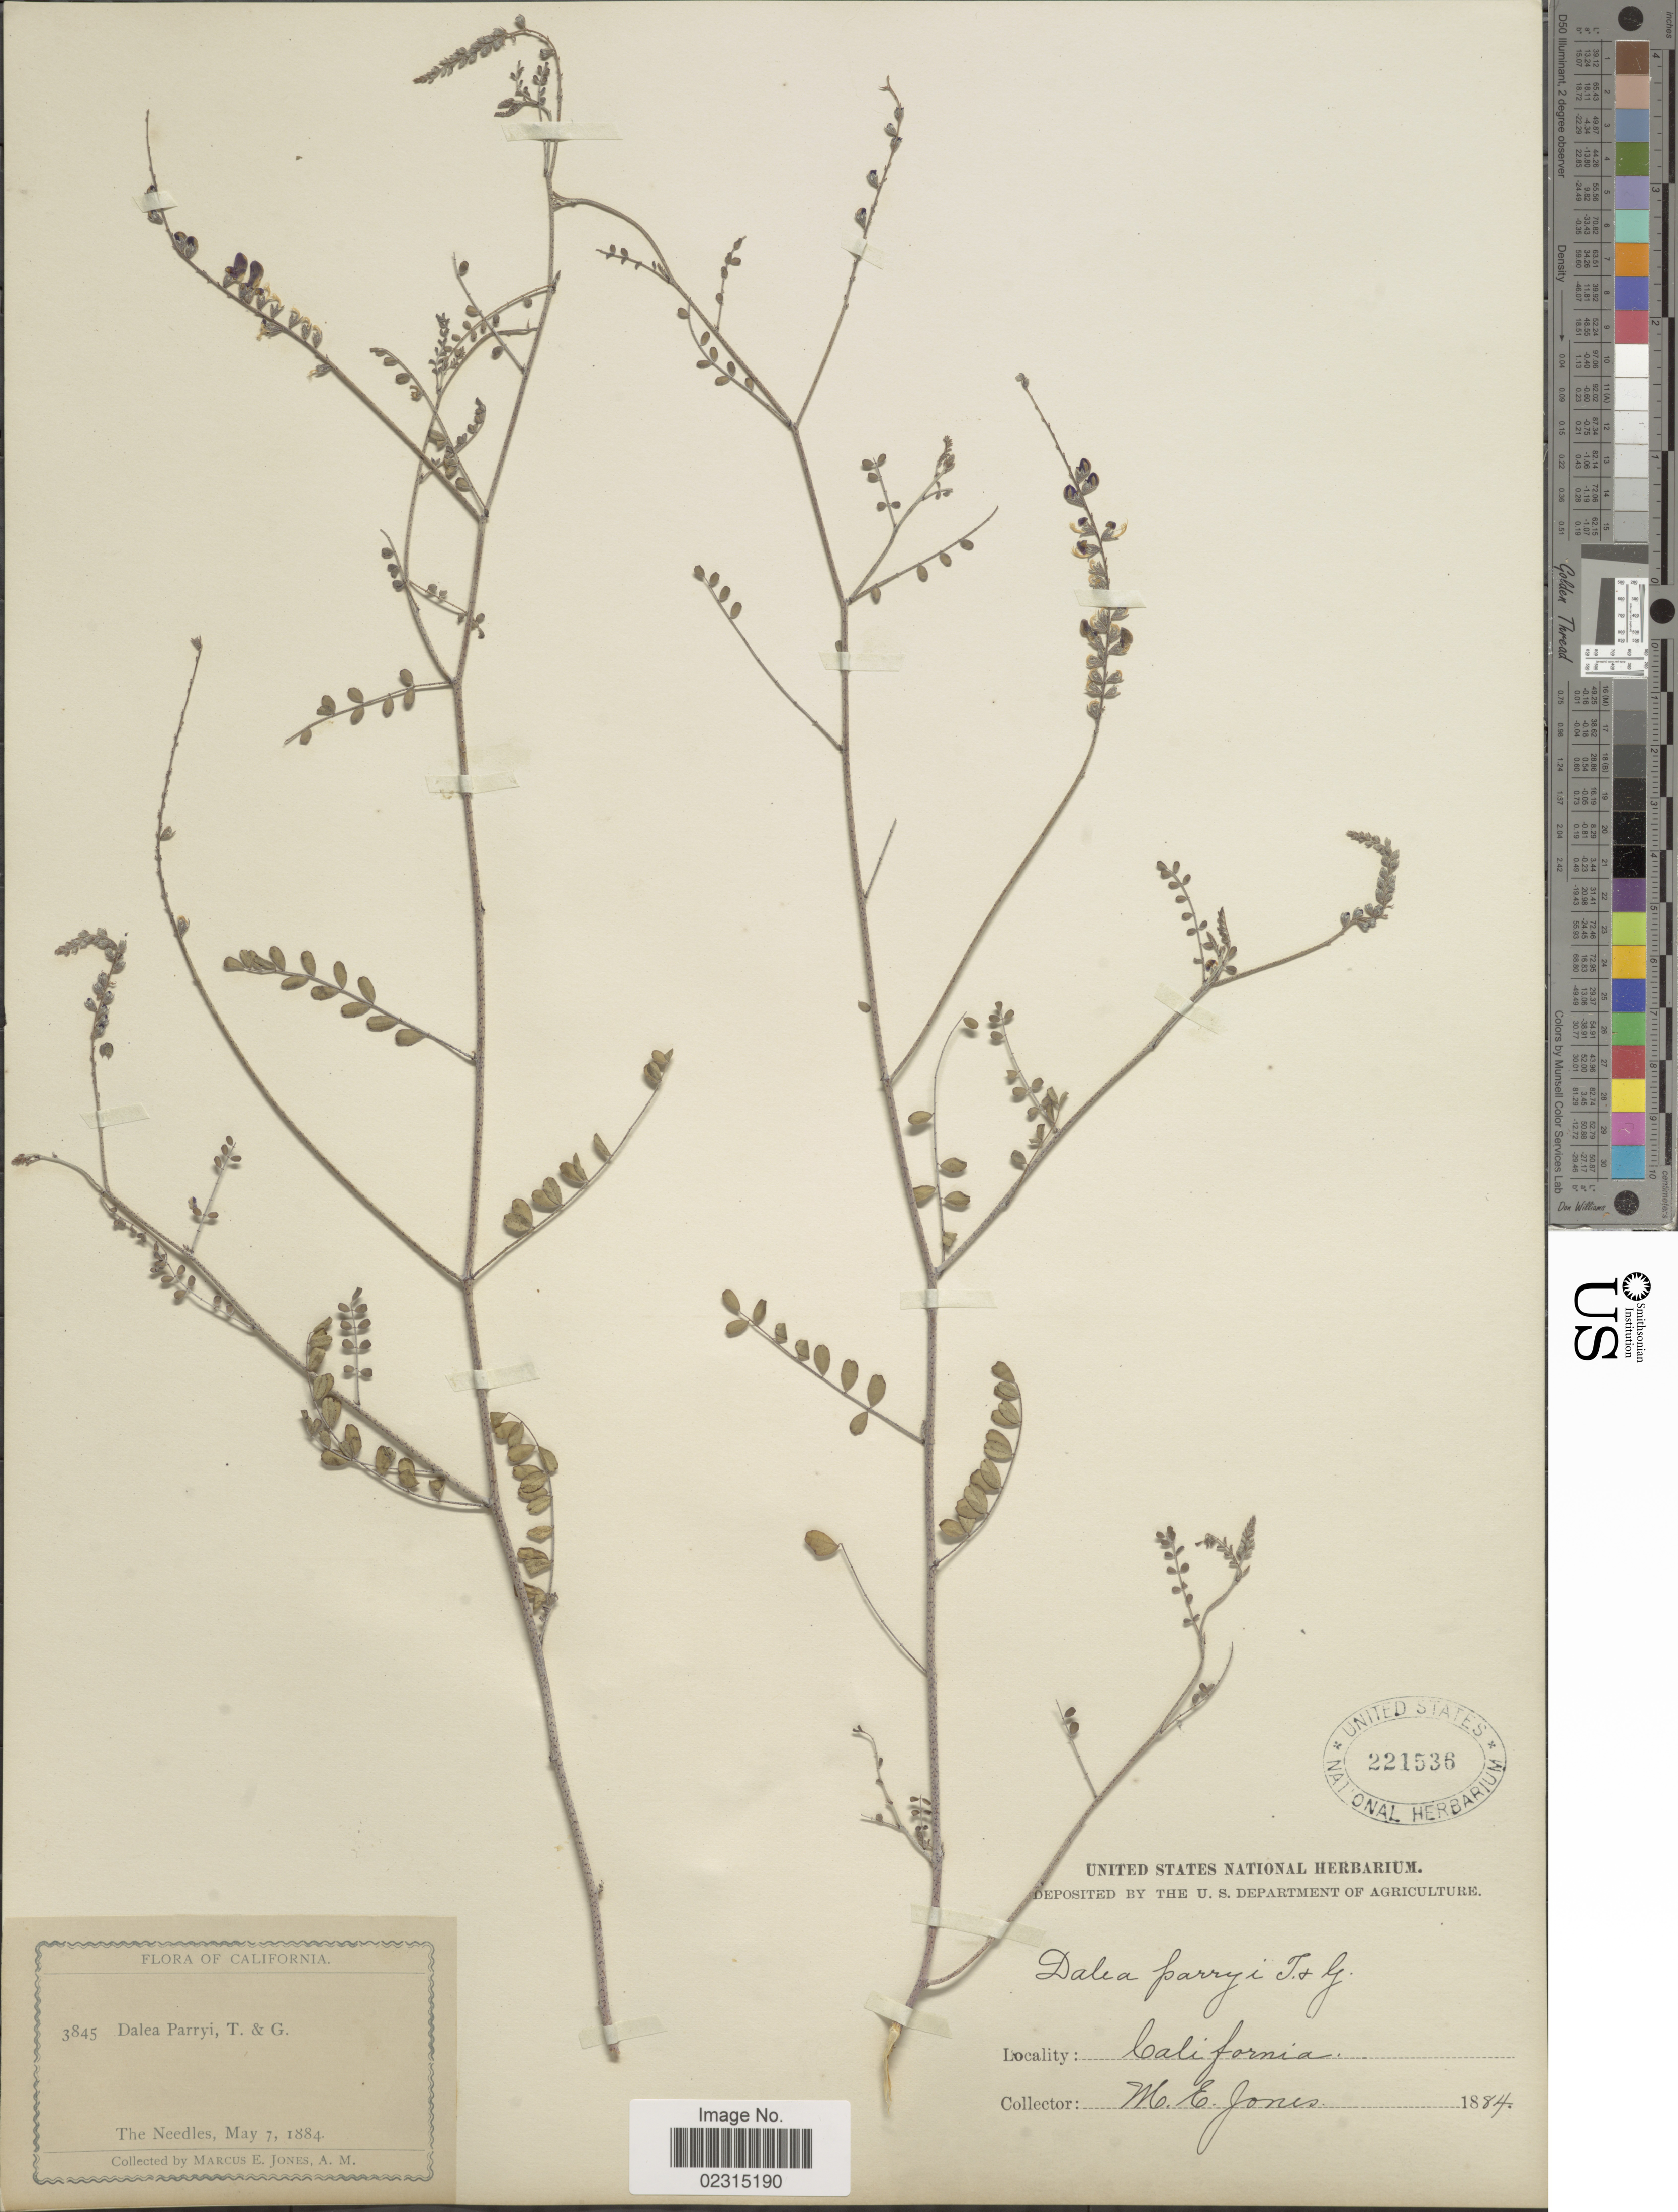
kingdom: Plantae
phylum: Tracheophyta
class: Magnoliopsida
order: Fabales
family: Fabaceae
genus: Marina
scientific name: Marina parryi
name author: (Torr. & A. Gray) Barneby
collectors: M. E. Jones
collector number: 3845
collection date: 1884-05-07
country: United States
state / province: California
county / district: San Bernardino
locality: The Needles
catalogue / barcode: US 221536